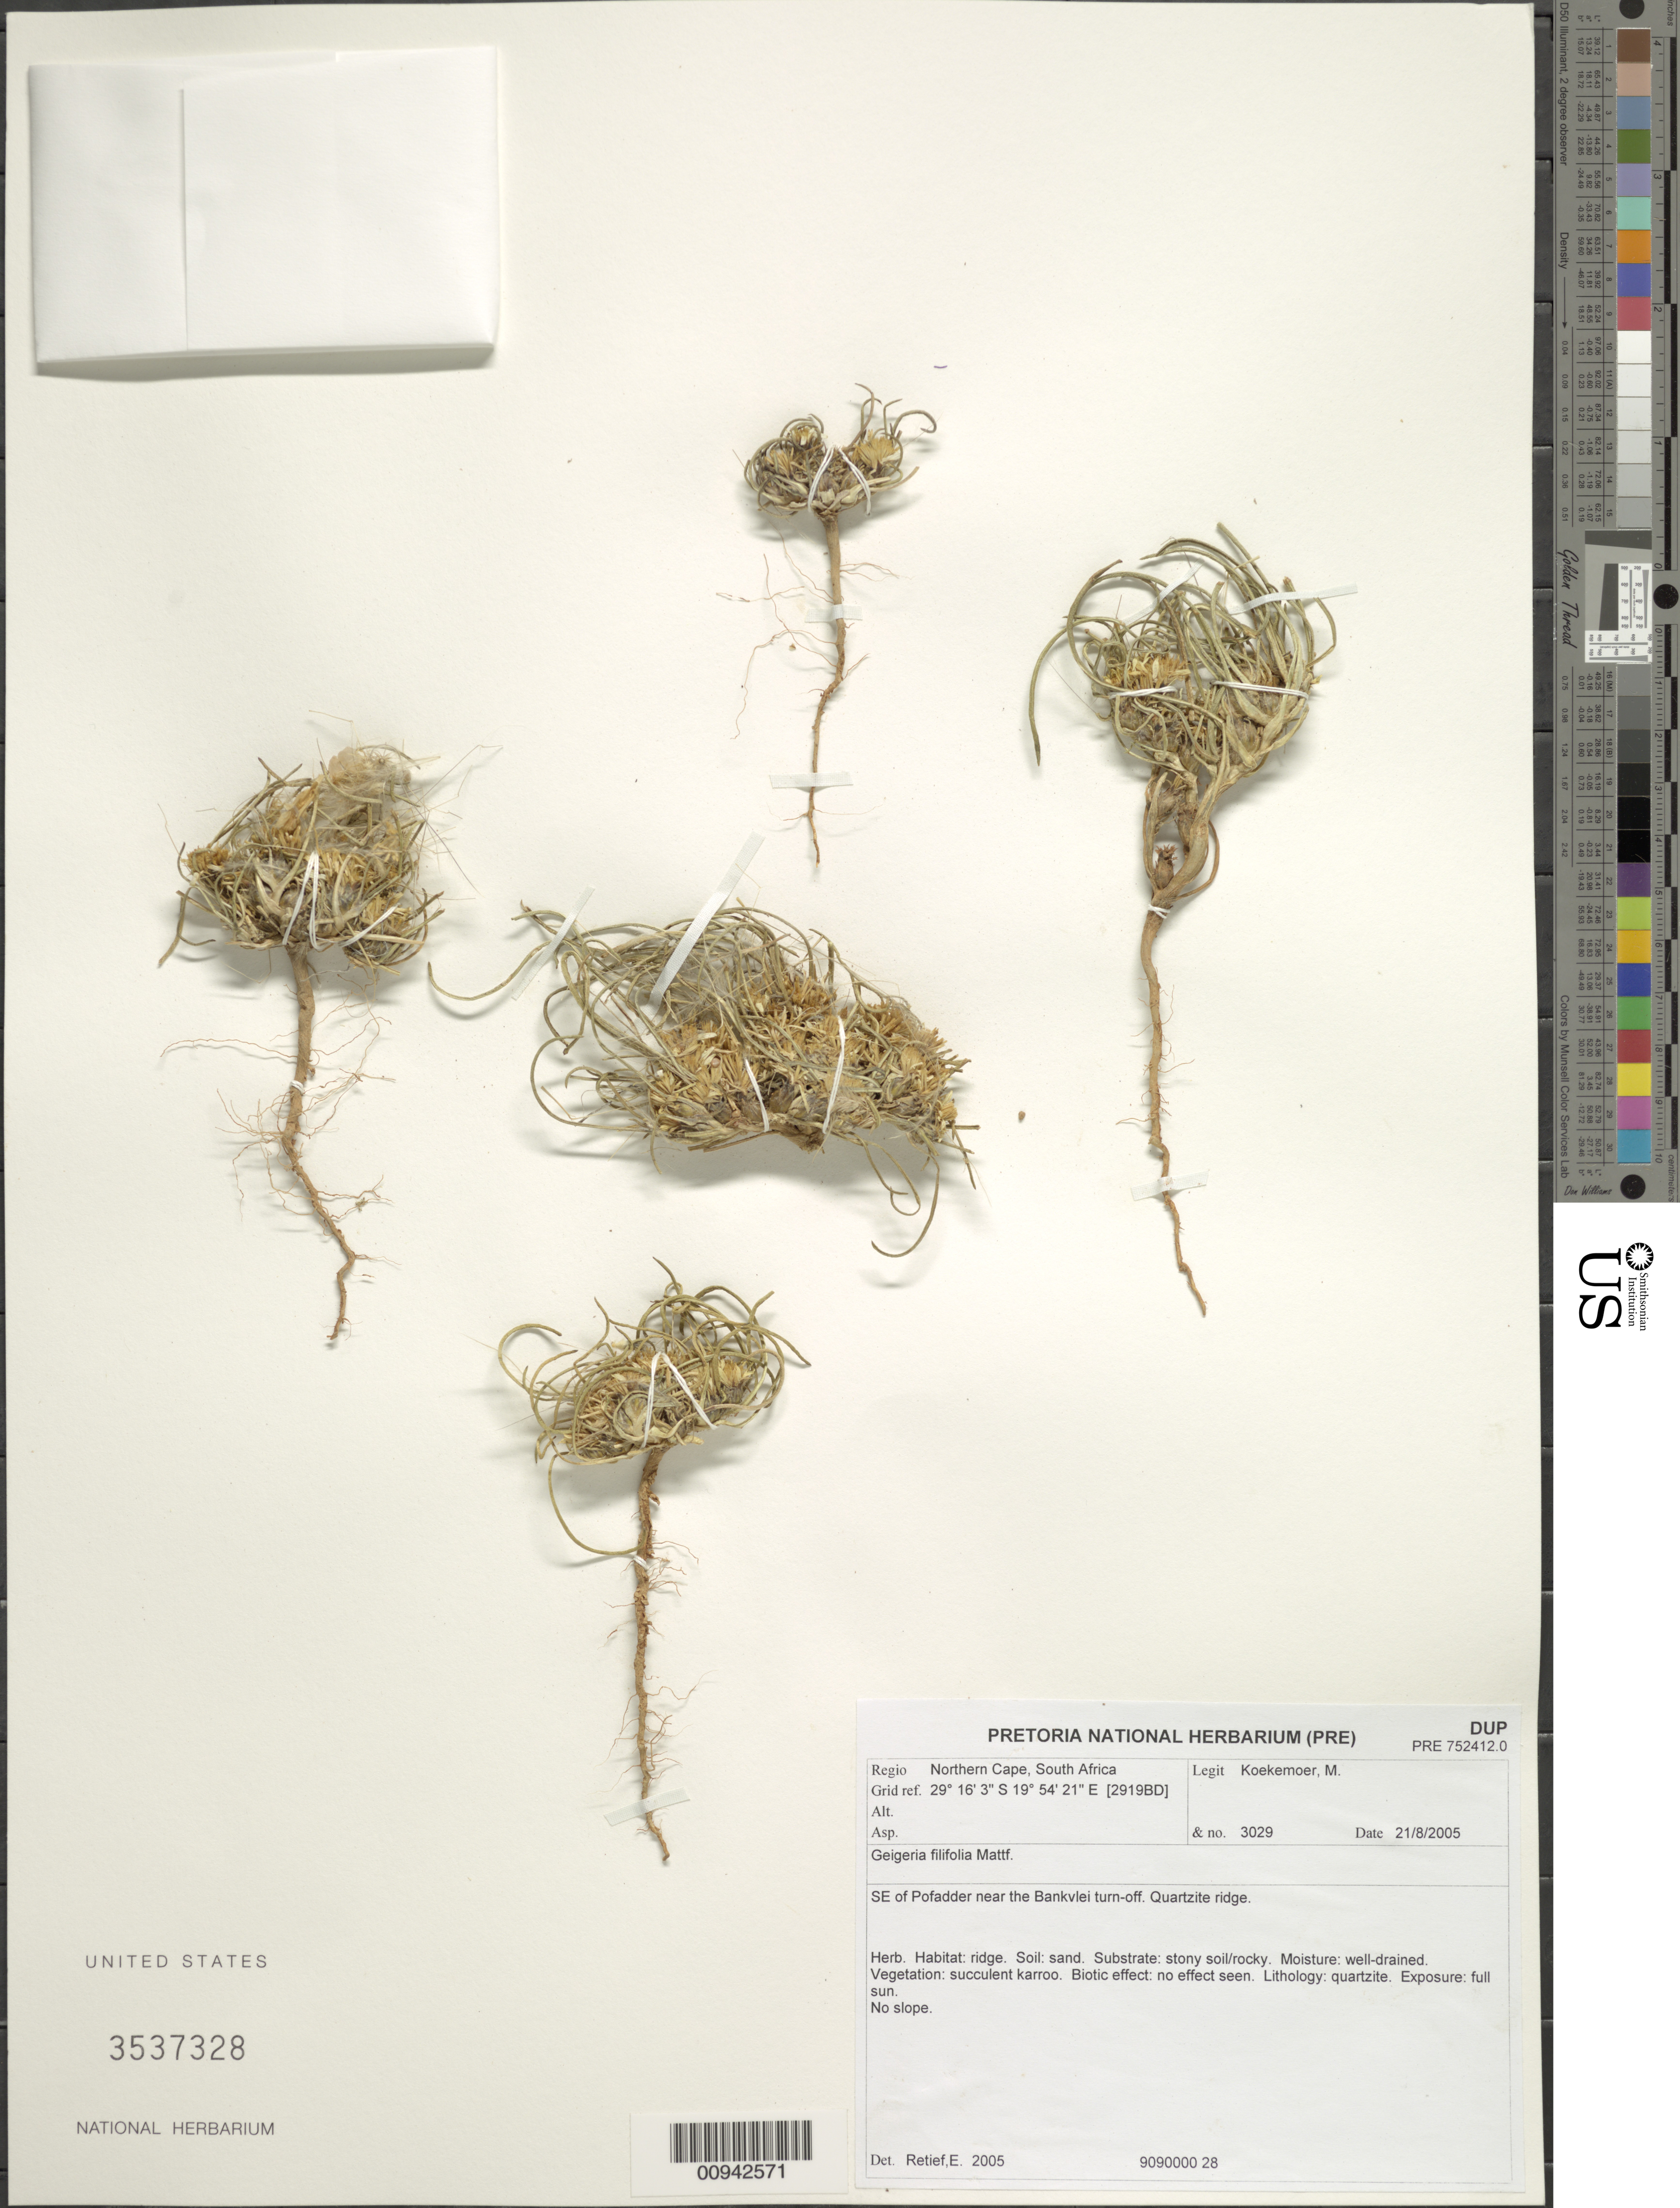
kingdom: Plantae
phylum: Tracheophyta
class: Magnoliopsida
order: Asterales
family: Asteraceae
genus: Geigeria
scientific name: Geigeria filifolia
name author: Mattf.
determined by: Retief, E.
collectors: M. Koekemoer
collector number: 3029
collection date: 2005-08-21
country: South Africa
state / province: Northern Cape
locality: Pofadder, SE of, near Bankvlei turn-off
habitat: Quartzite ridge. Ridge, sandy soil, stony soil/rocky. Well-drained. Vegetation: succulent karroo. Full sun. No slope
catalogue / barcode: US 3537328